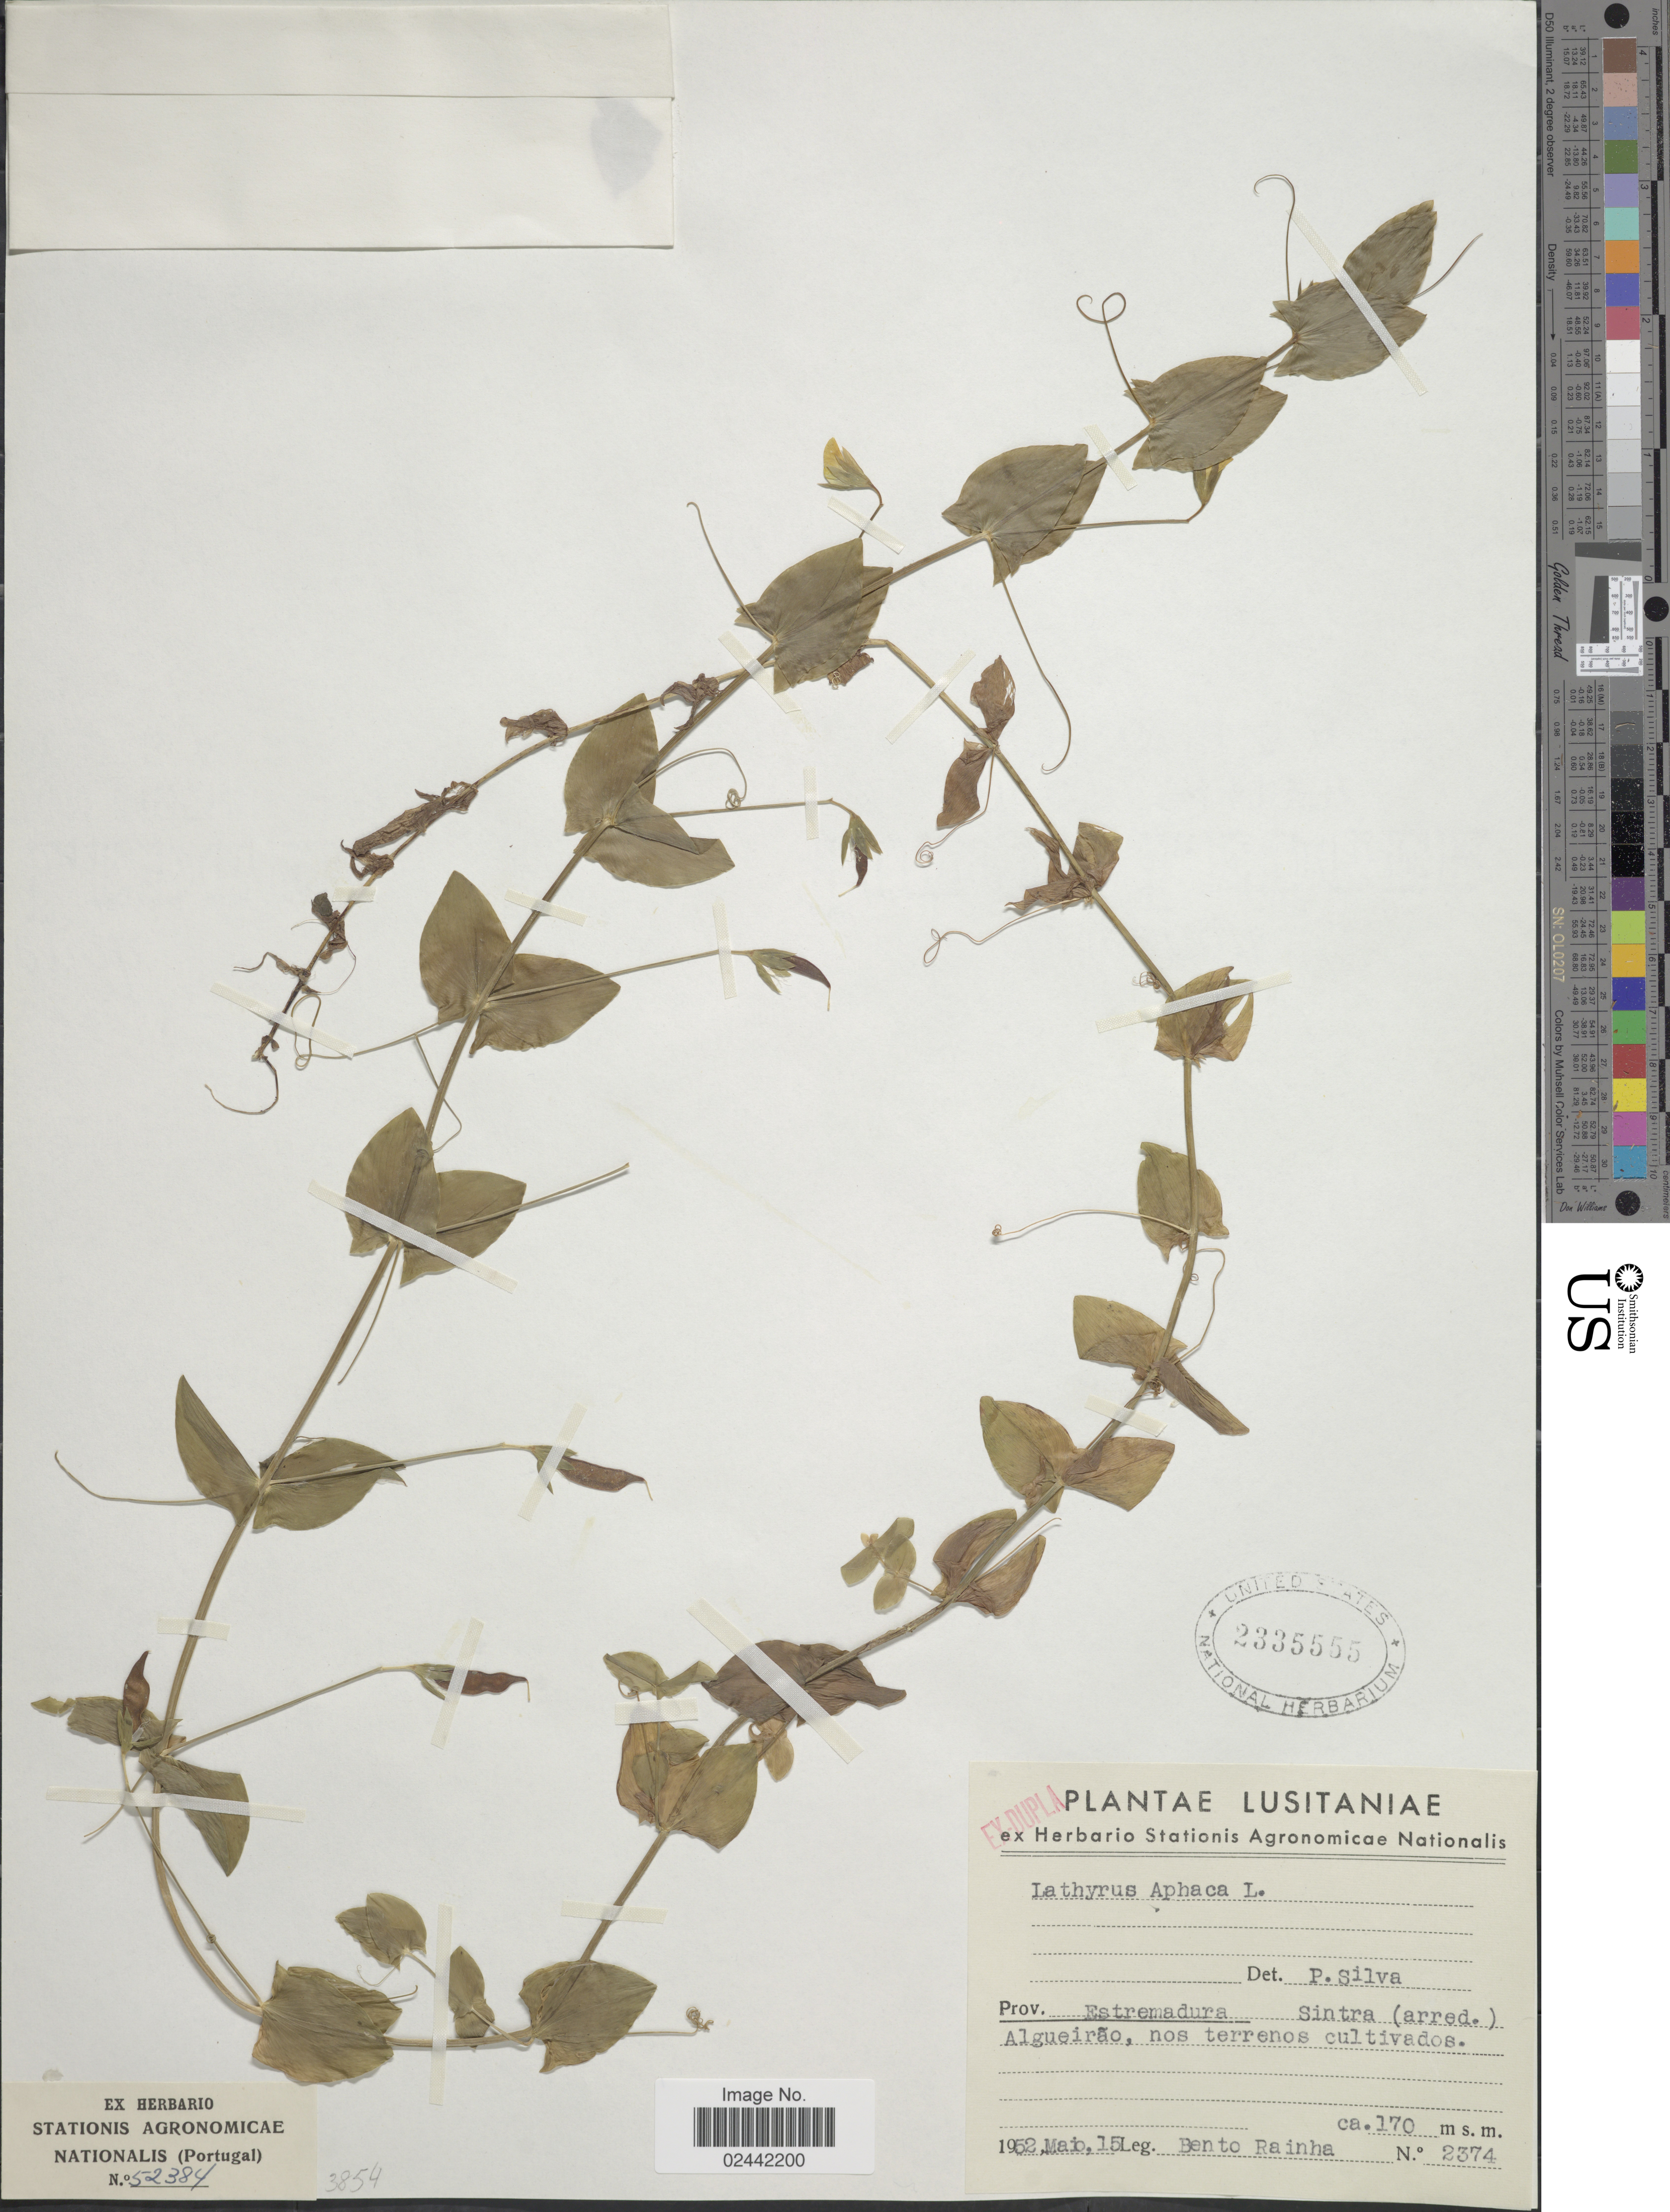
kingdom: Plantae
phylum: Tracheophyta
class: Magnoliopsida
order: Fabales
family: Fabaceae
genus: Lathyrus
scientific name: Lathyrus aphaca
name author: L.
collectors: B. Rainha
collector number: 2374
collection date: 1952-05-15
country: Portugal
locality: Lusitaniae. Prov. Estremadura, Sintra (arred.) Alguerirao, nos terrenos cultivados.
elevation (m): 170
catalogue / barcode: US 2335555